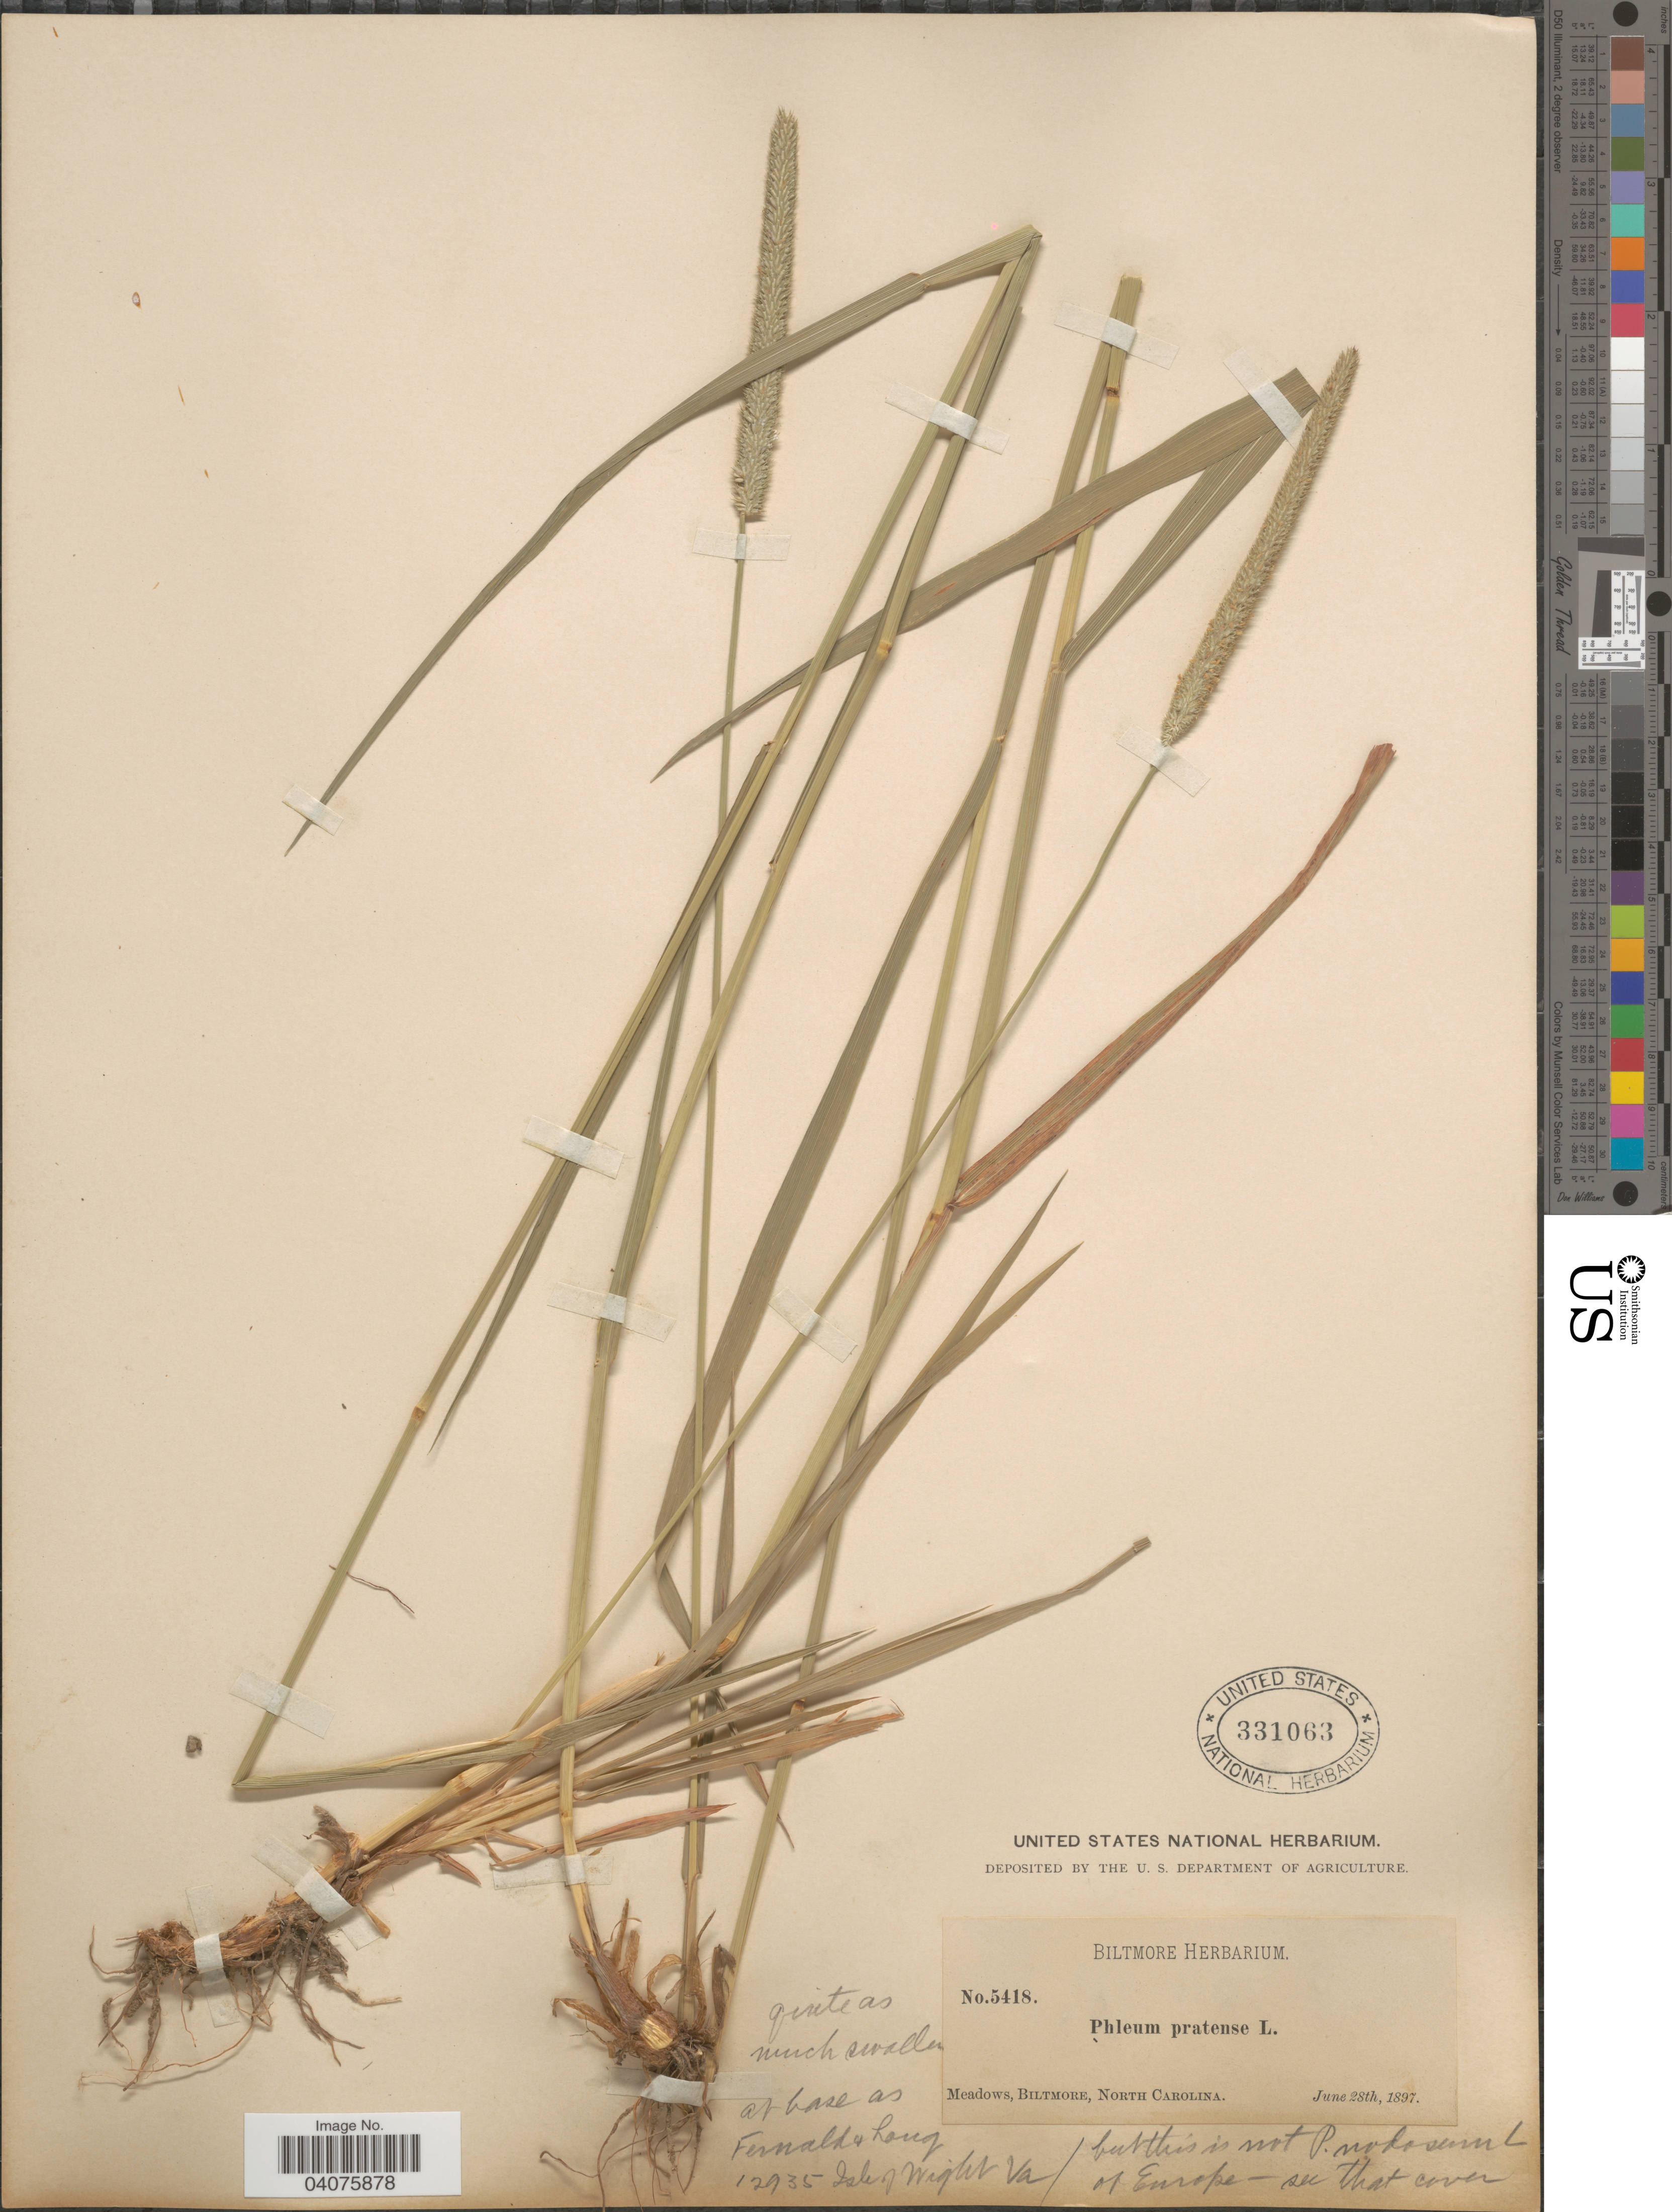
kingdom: Plantae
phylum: Tracheophyta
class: Liliopsida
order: Poales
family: Poaceae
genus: Phleum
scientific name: Phleum pratense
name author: L.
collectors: ex herb. Biltmore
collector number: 5418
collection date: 1897-06-28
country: United States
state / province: North Carolina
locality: Meadows, Biltmore.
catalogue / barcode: US 331063